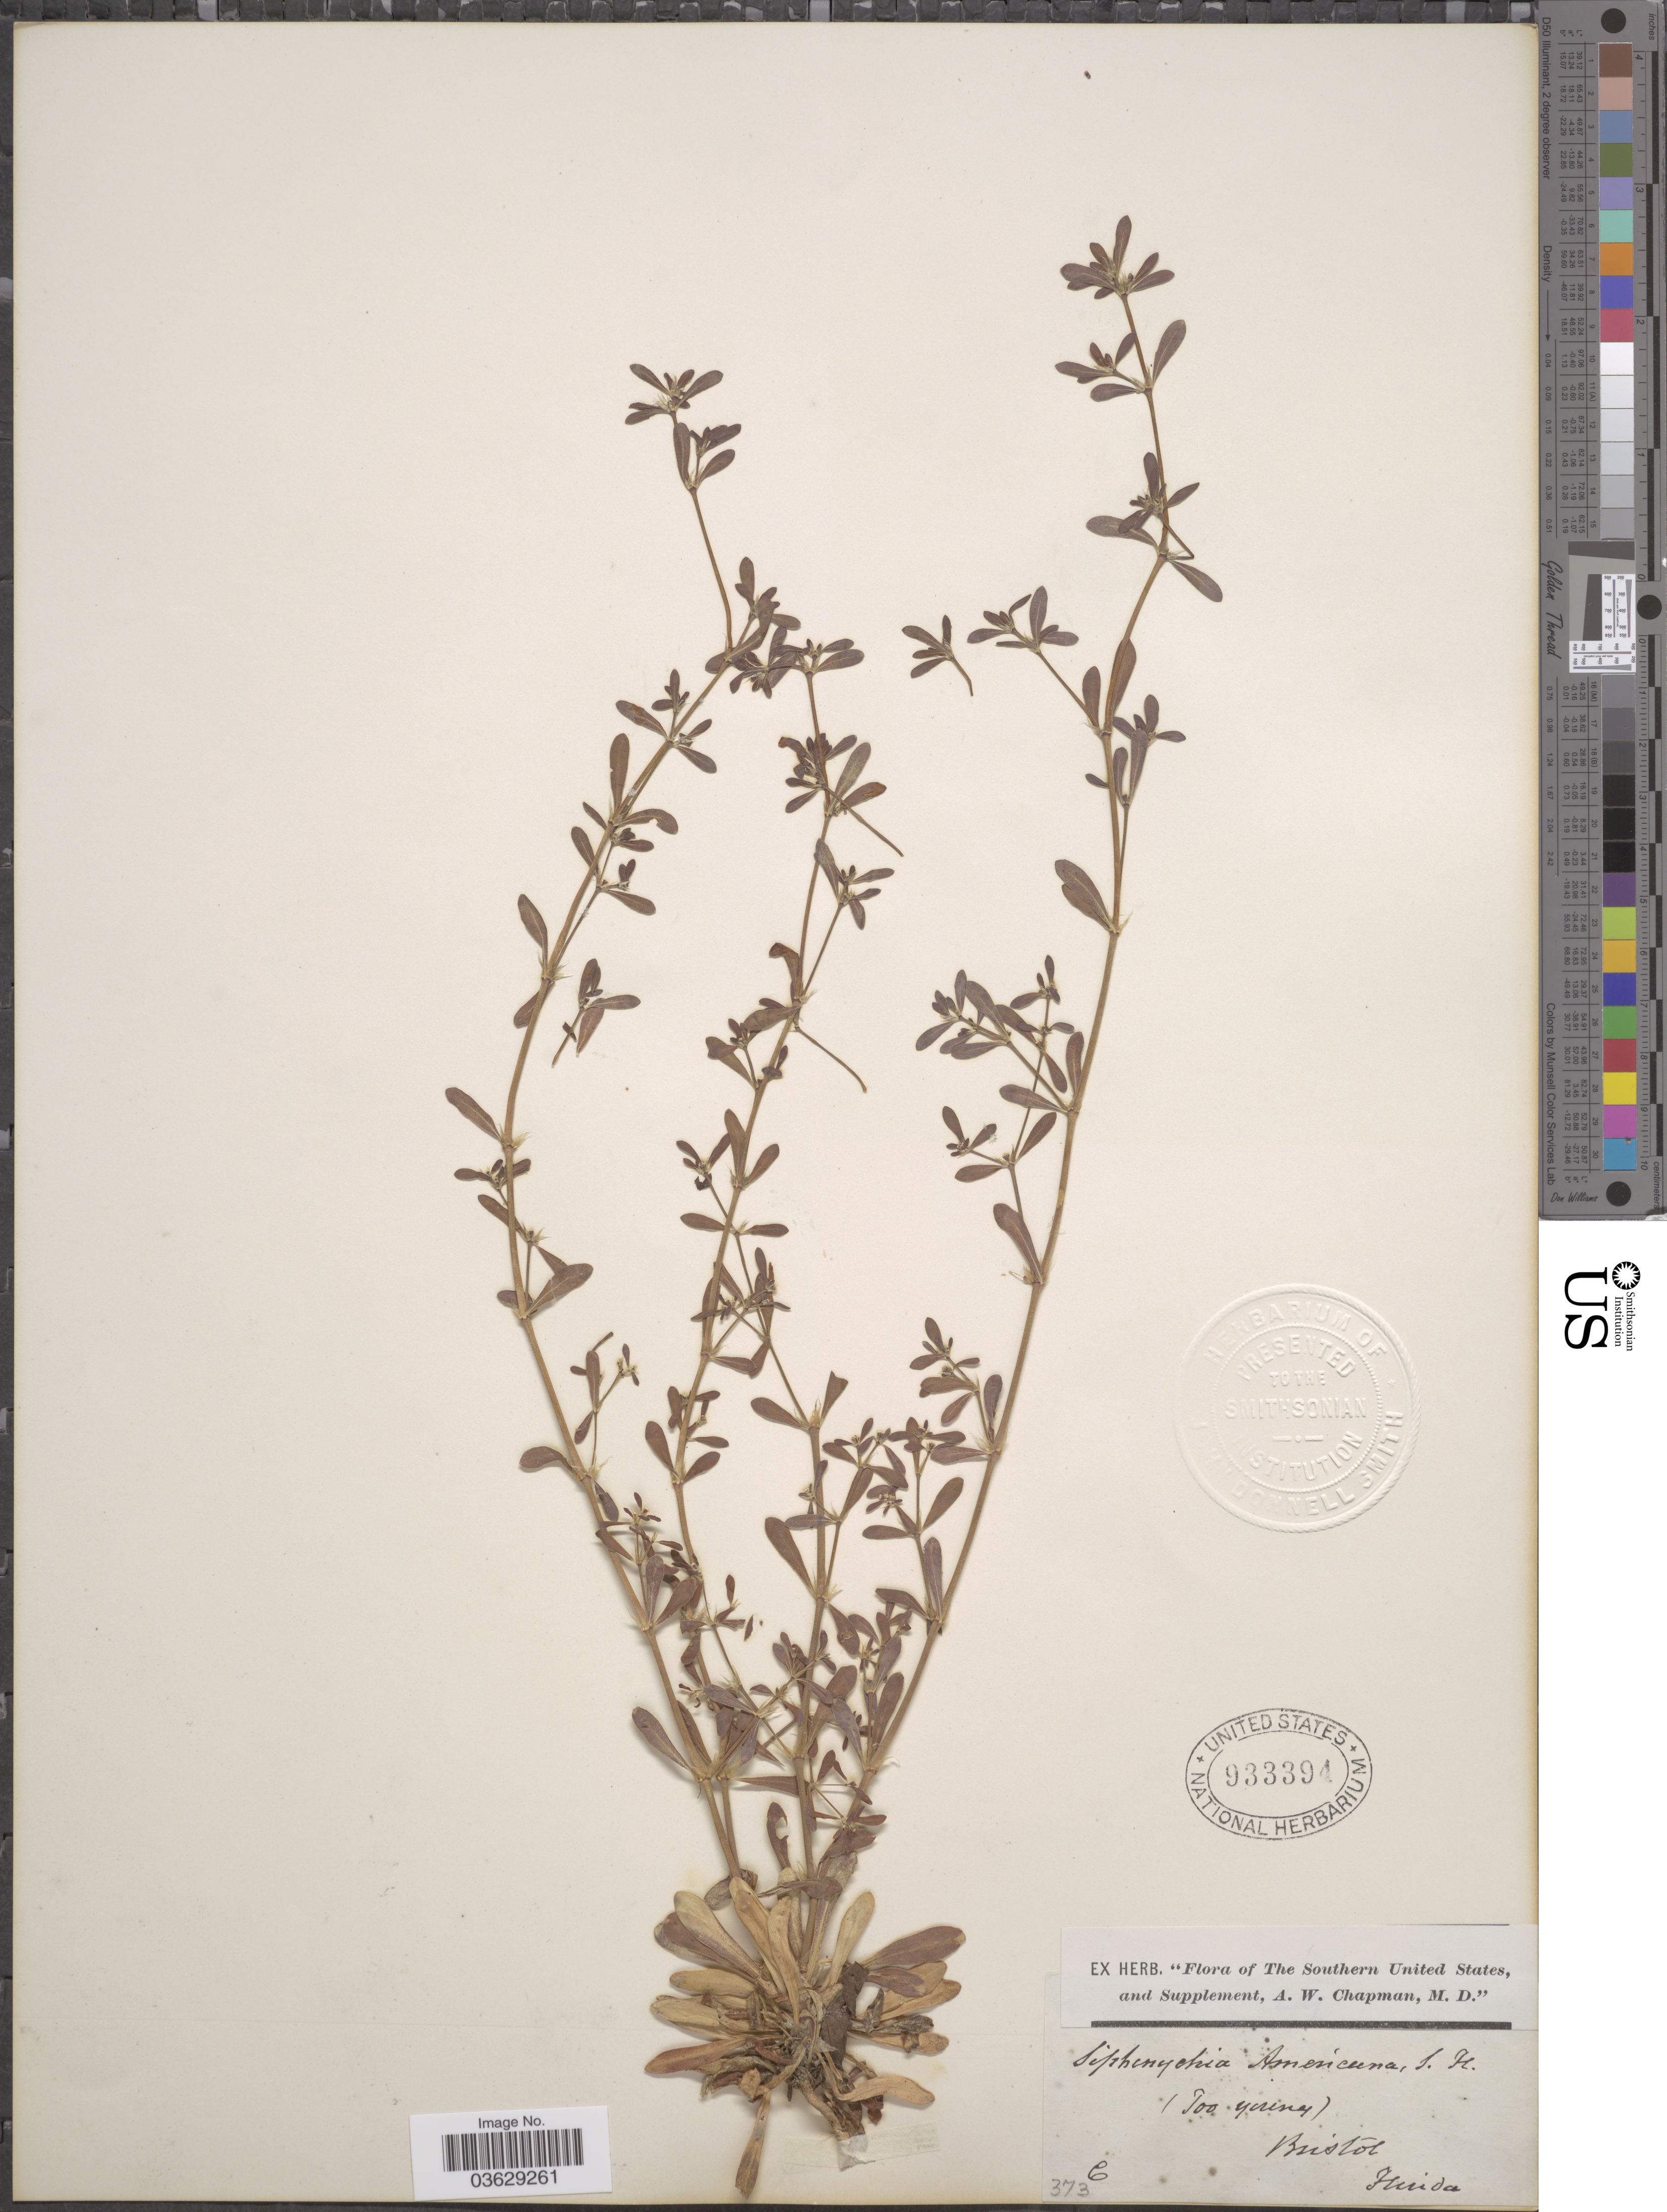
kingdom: Plantae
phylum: Tracheophyta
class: Magnoliopsida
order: Caryophyllales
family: Caryophyllaceae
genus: Paronychia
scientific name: Paronychia americana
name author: (Nutt.) Fenzl ex Walp.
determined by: Strong, Mark T., (BOT), Smithsonian Institution - National Museum of Natural History (UNITED STATES)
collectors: ex herb. A.W. Chapman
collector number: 373C*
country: United States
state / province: Florida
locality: The Southern United States. Bristol.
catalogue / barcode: US 933394